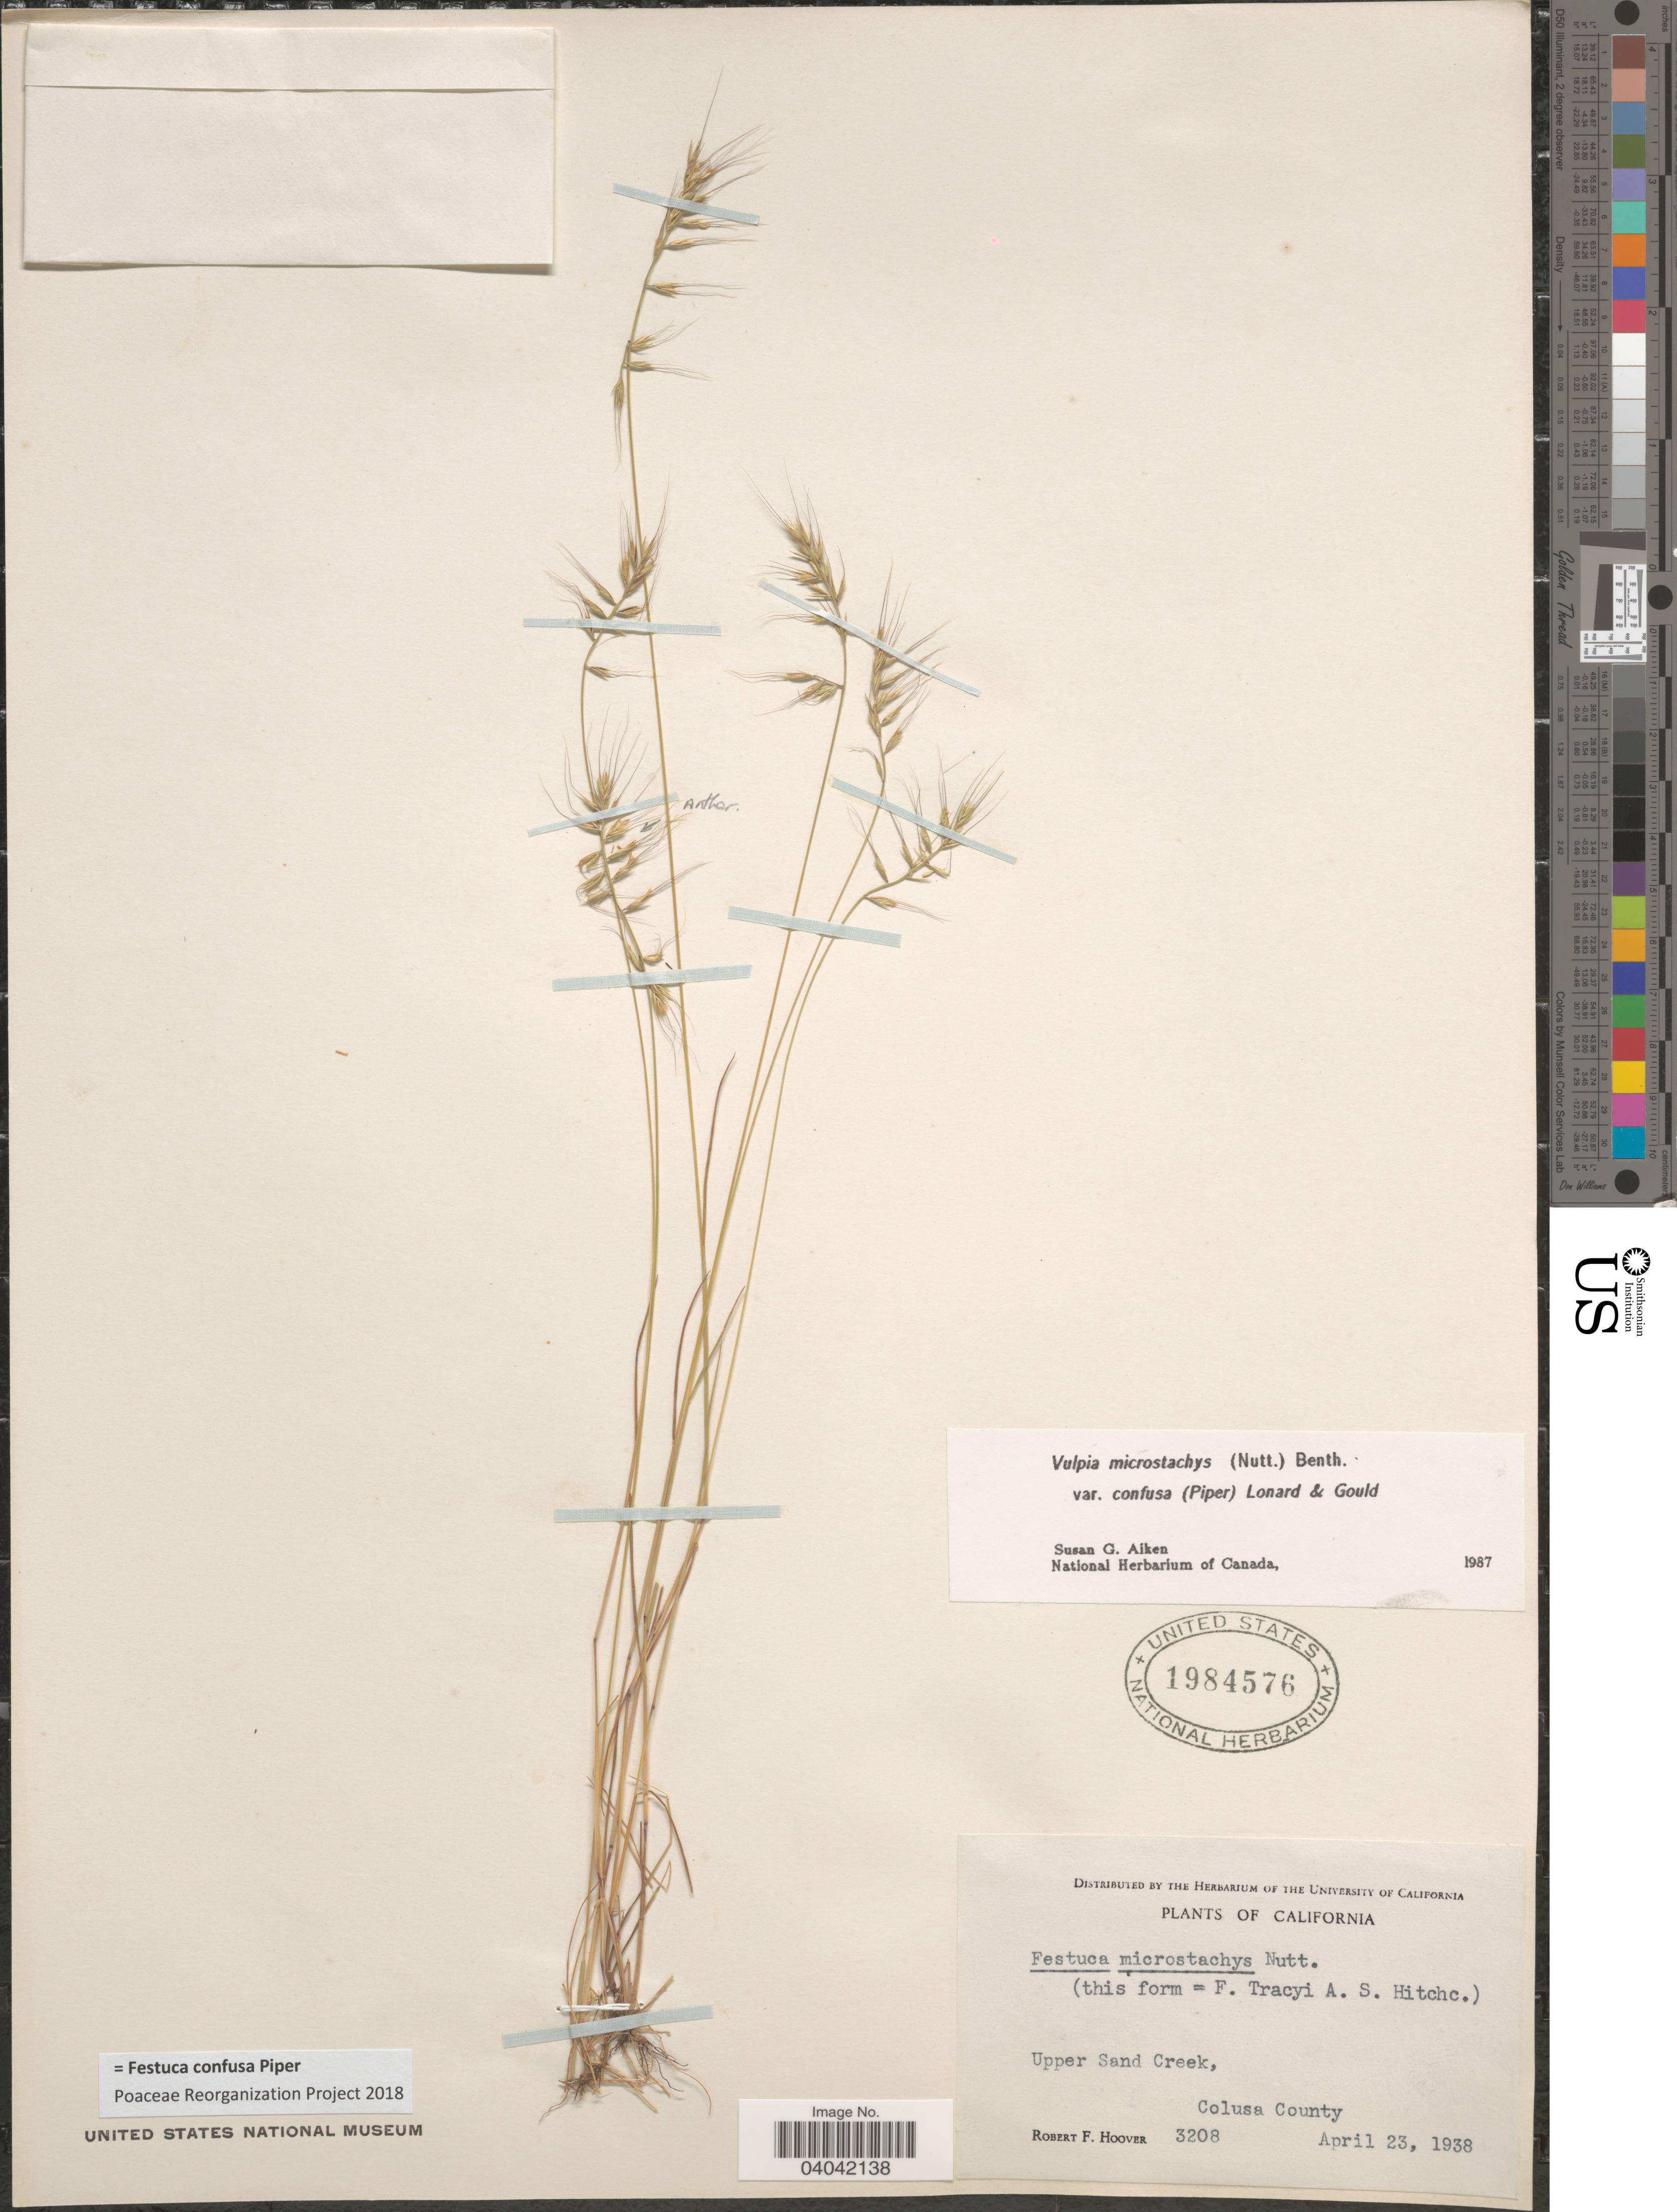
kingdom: Plantae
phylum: Tracheophyta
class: Liliopsida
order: Poales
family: Poaceae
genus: Festuca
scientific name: Festuca confusa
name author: Piper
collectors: R. F. Hoover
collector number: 3208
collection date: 1938-04-23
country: United States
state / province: California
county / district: Colusa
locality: Upper Sand Creek, Colusa County.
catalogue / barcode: US 1984576